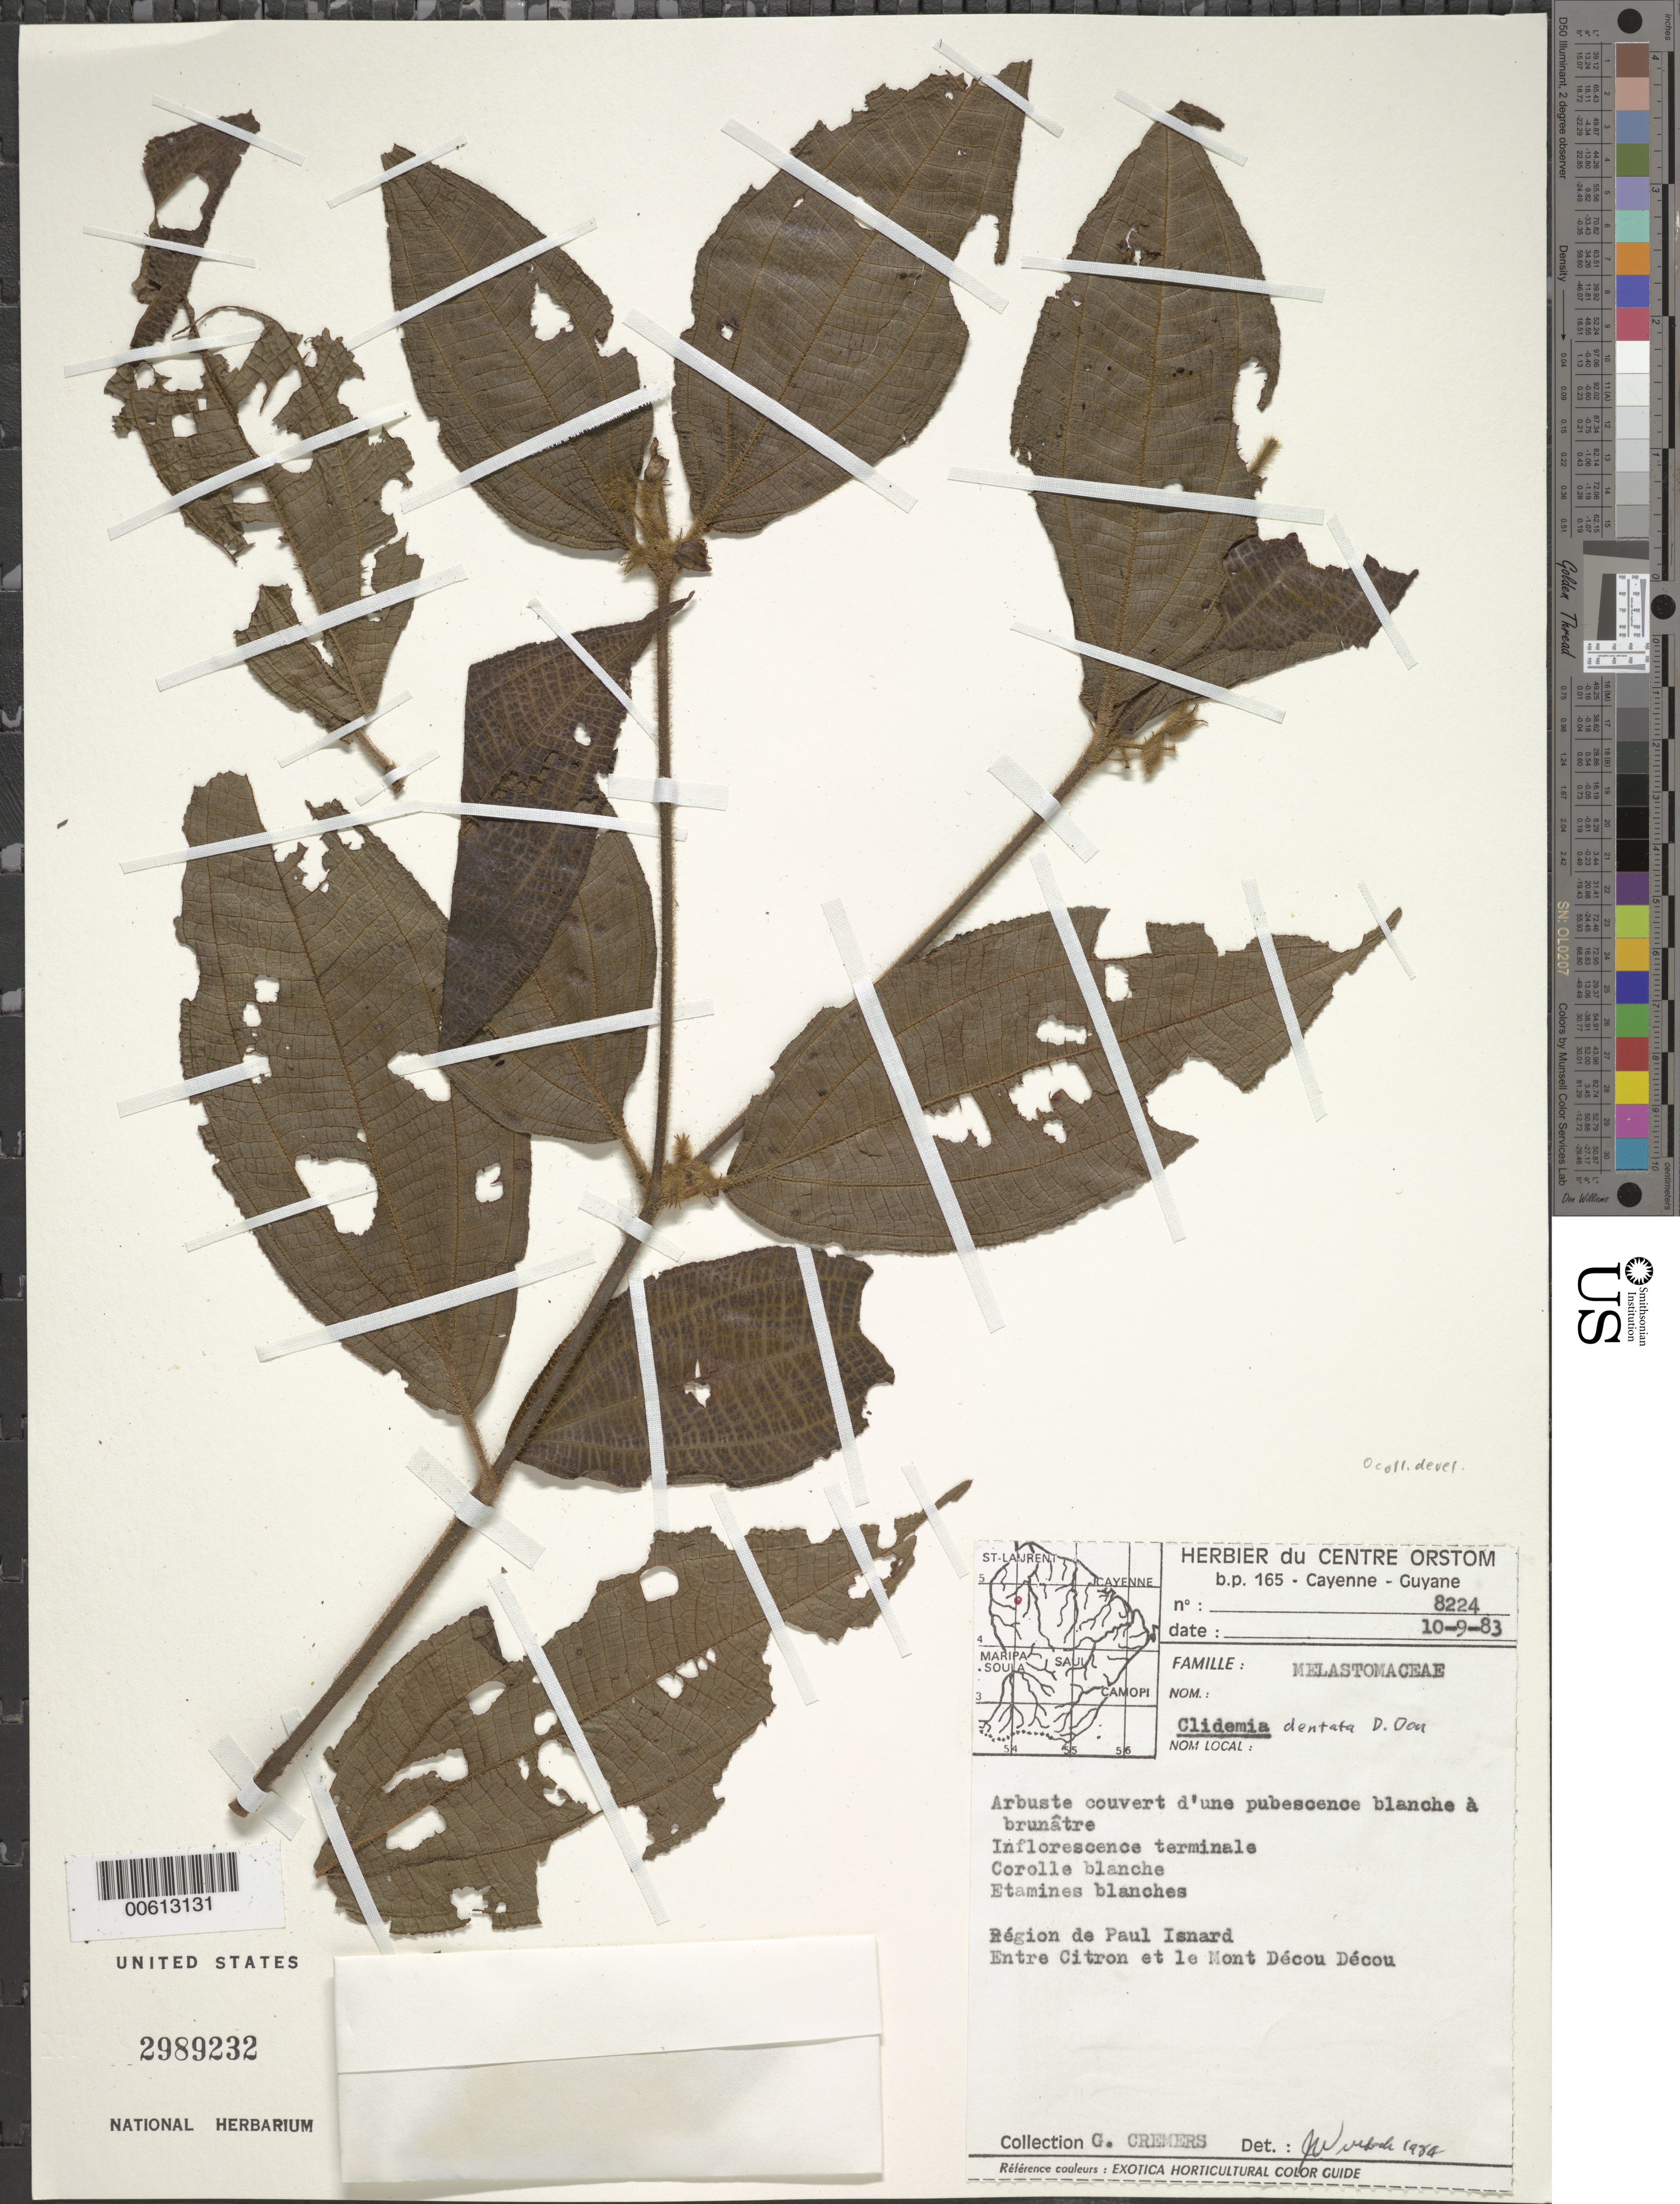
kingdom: Plantae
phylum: Tracheophyta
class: Magnoliopsida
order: Myrtales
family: Melastomataceae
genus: Clidemia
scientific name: Clidemia dentata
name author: D. Don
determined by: Wurdack, John J., (US), US (UNITED STATES)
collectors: G. Cremers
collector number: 8224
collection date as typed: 10-Sep-83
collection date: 1983-09-10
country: French Guiana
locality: Paul Isnard région, bord de piste entre Citron & le Mont Décou Décou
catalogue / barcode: US 2989232